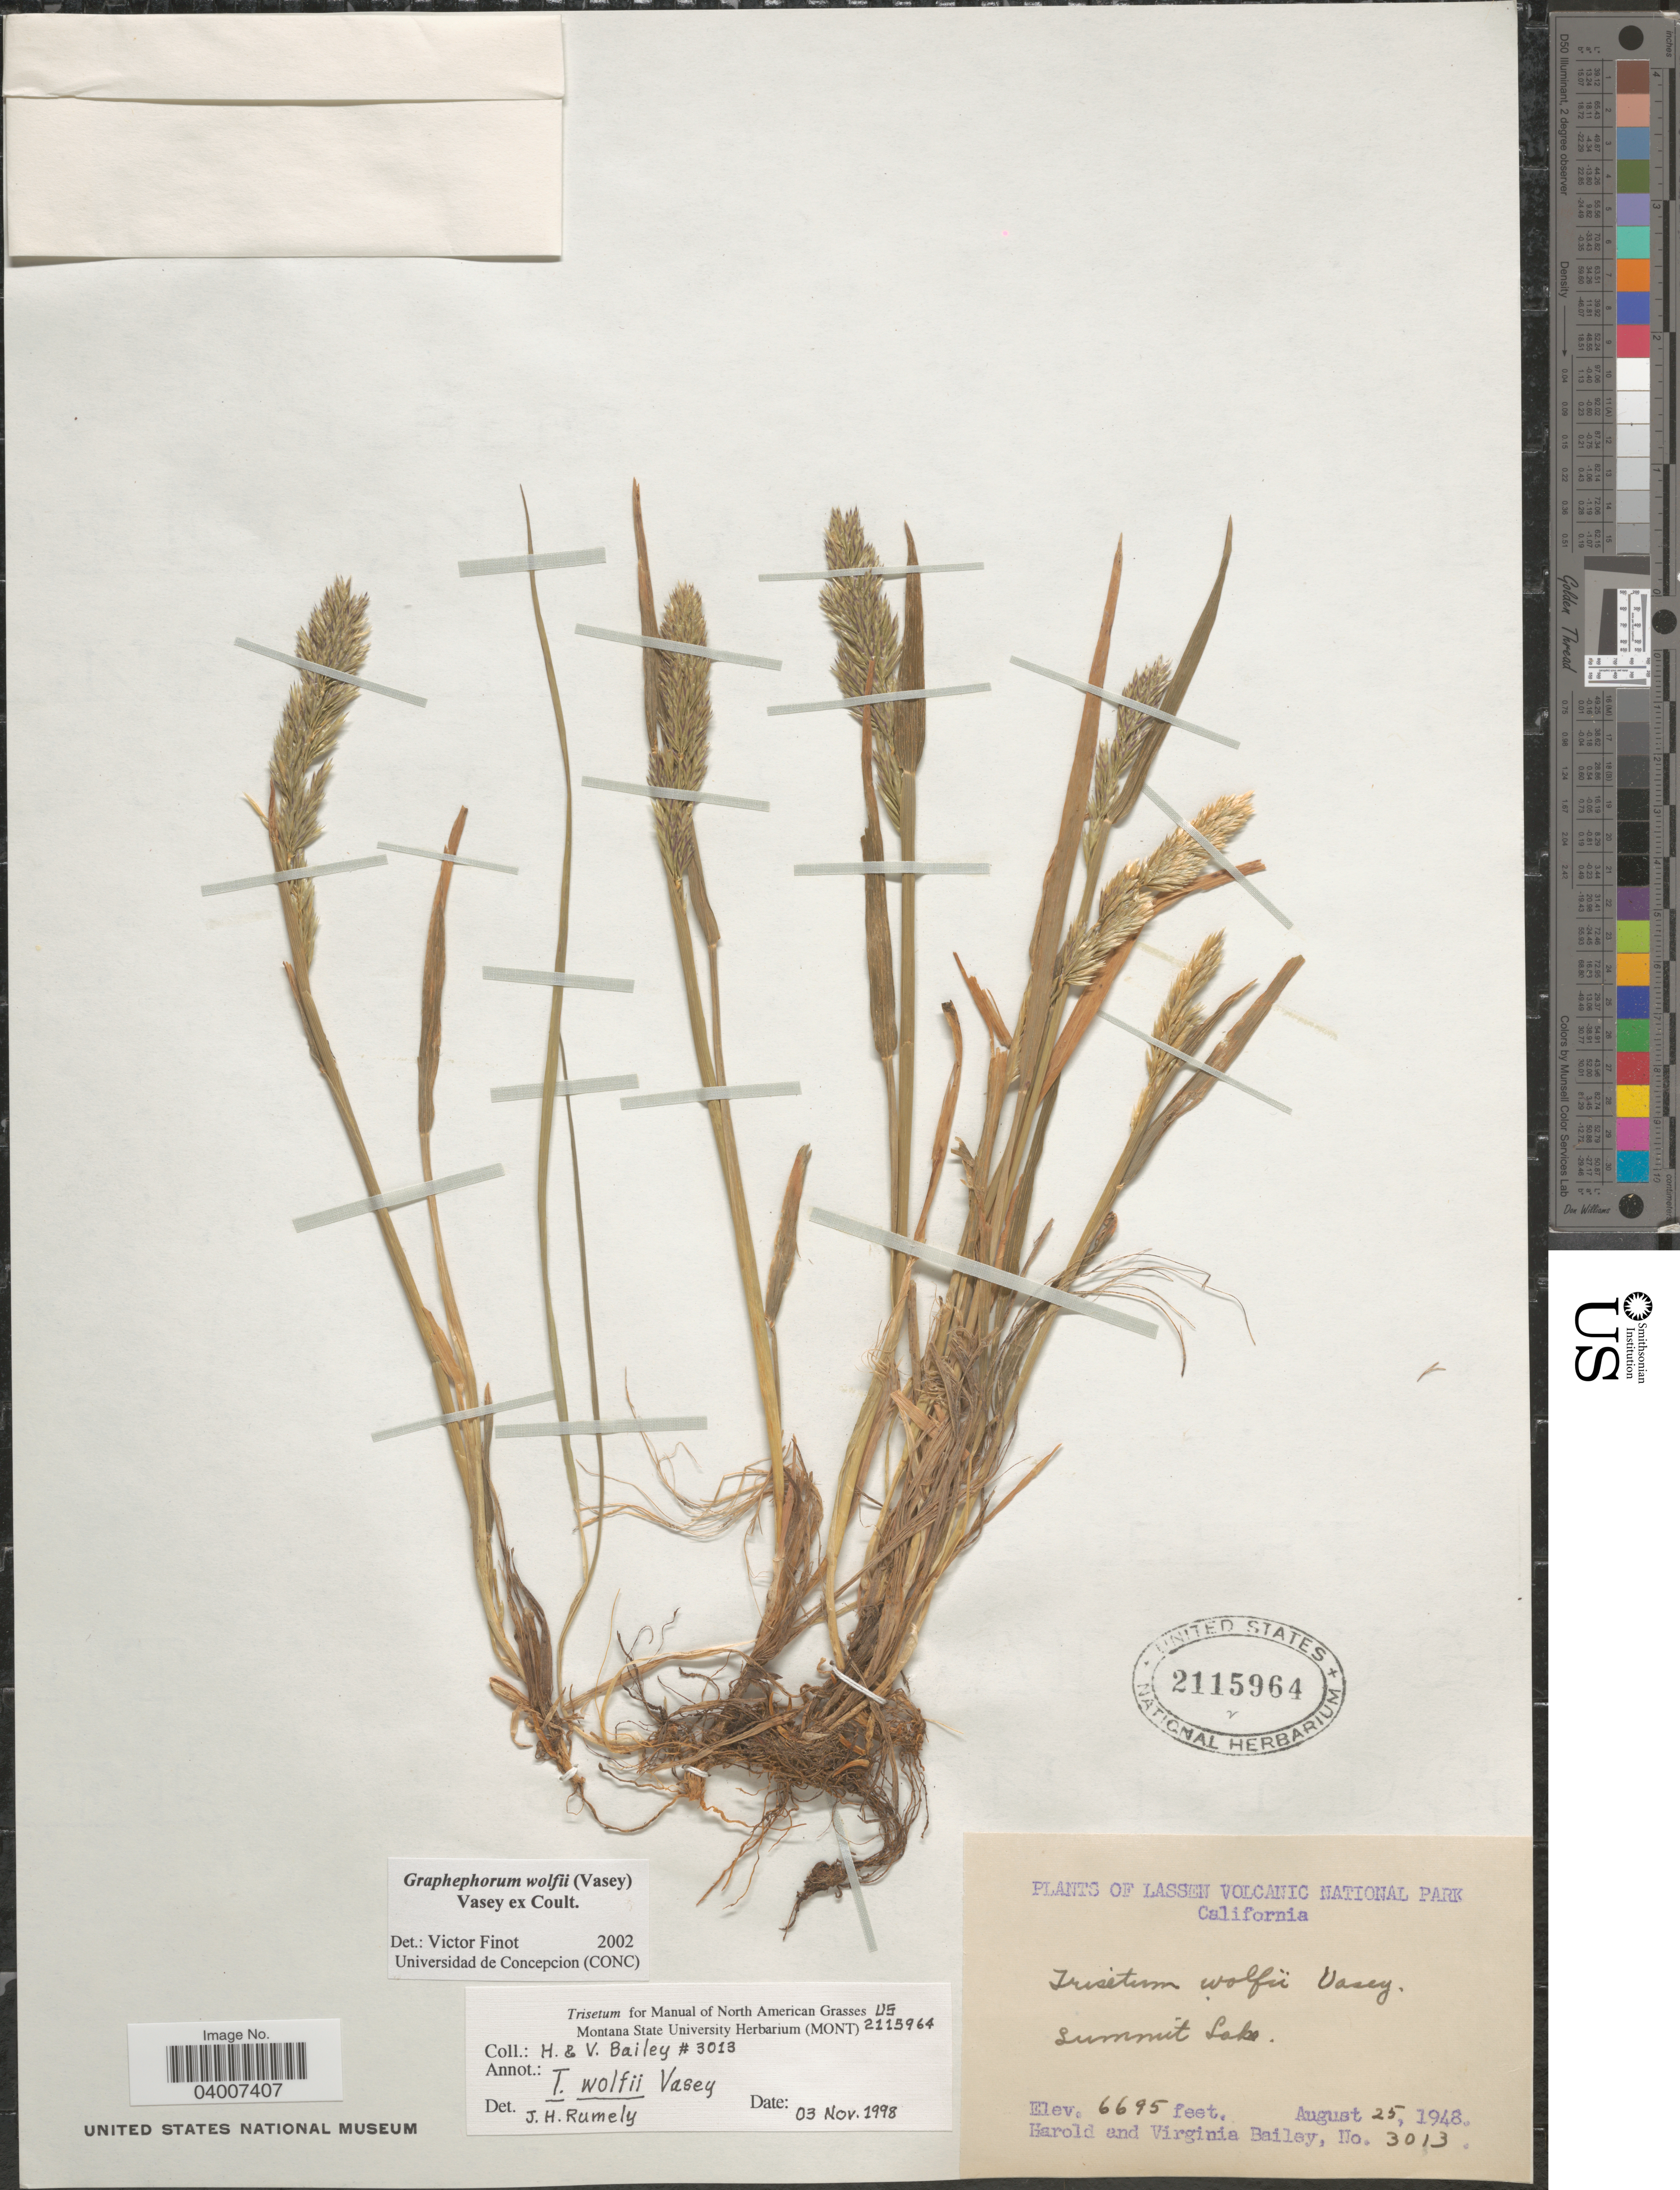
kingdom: Plantae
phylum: Tracheophyta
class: Liliopsida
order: Poales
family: Poaceae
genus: Graphephorum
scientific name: Graphephorum wolfii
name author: (E. Fourn.) Vasey ex Coult.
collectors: H. Bailey & V. L. Bailey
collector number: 3013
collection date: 1948-08-25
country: United States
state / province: California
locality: Lassen Volcanic National Park. Summit Lake.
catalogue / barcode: US 2115964